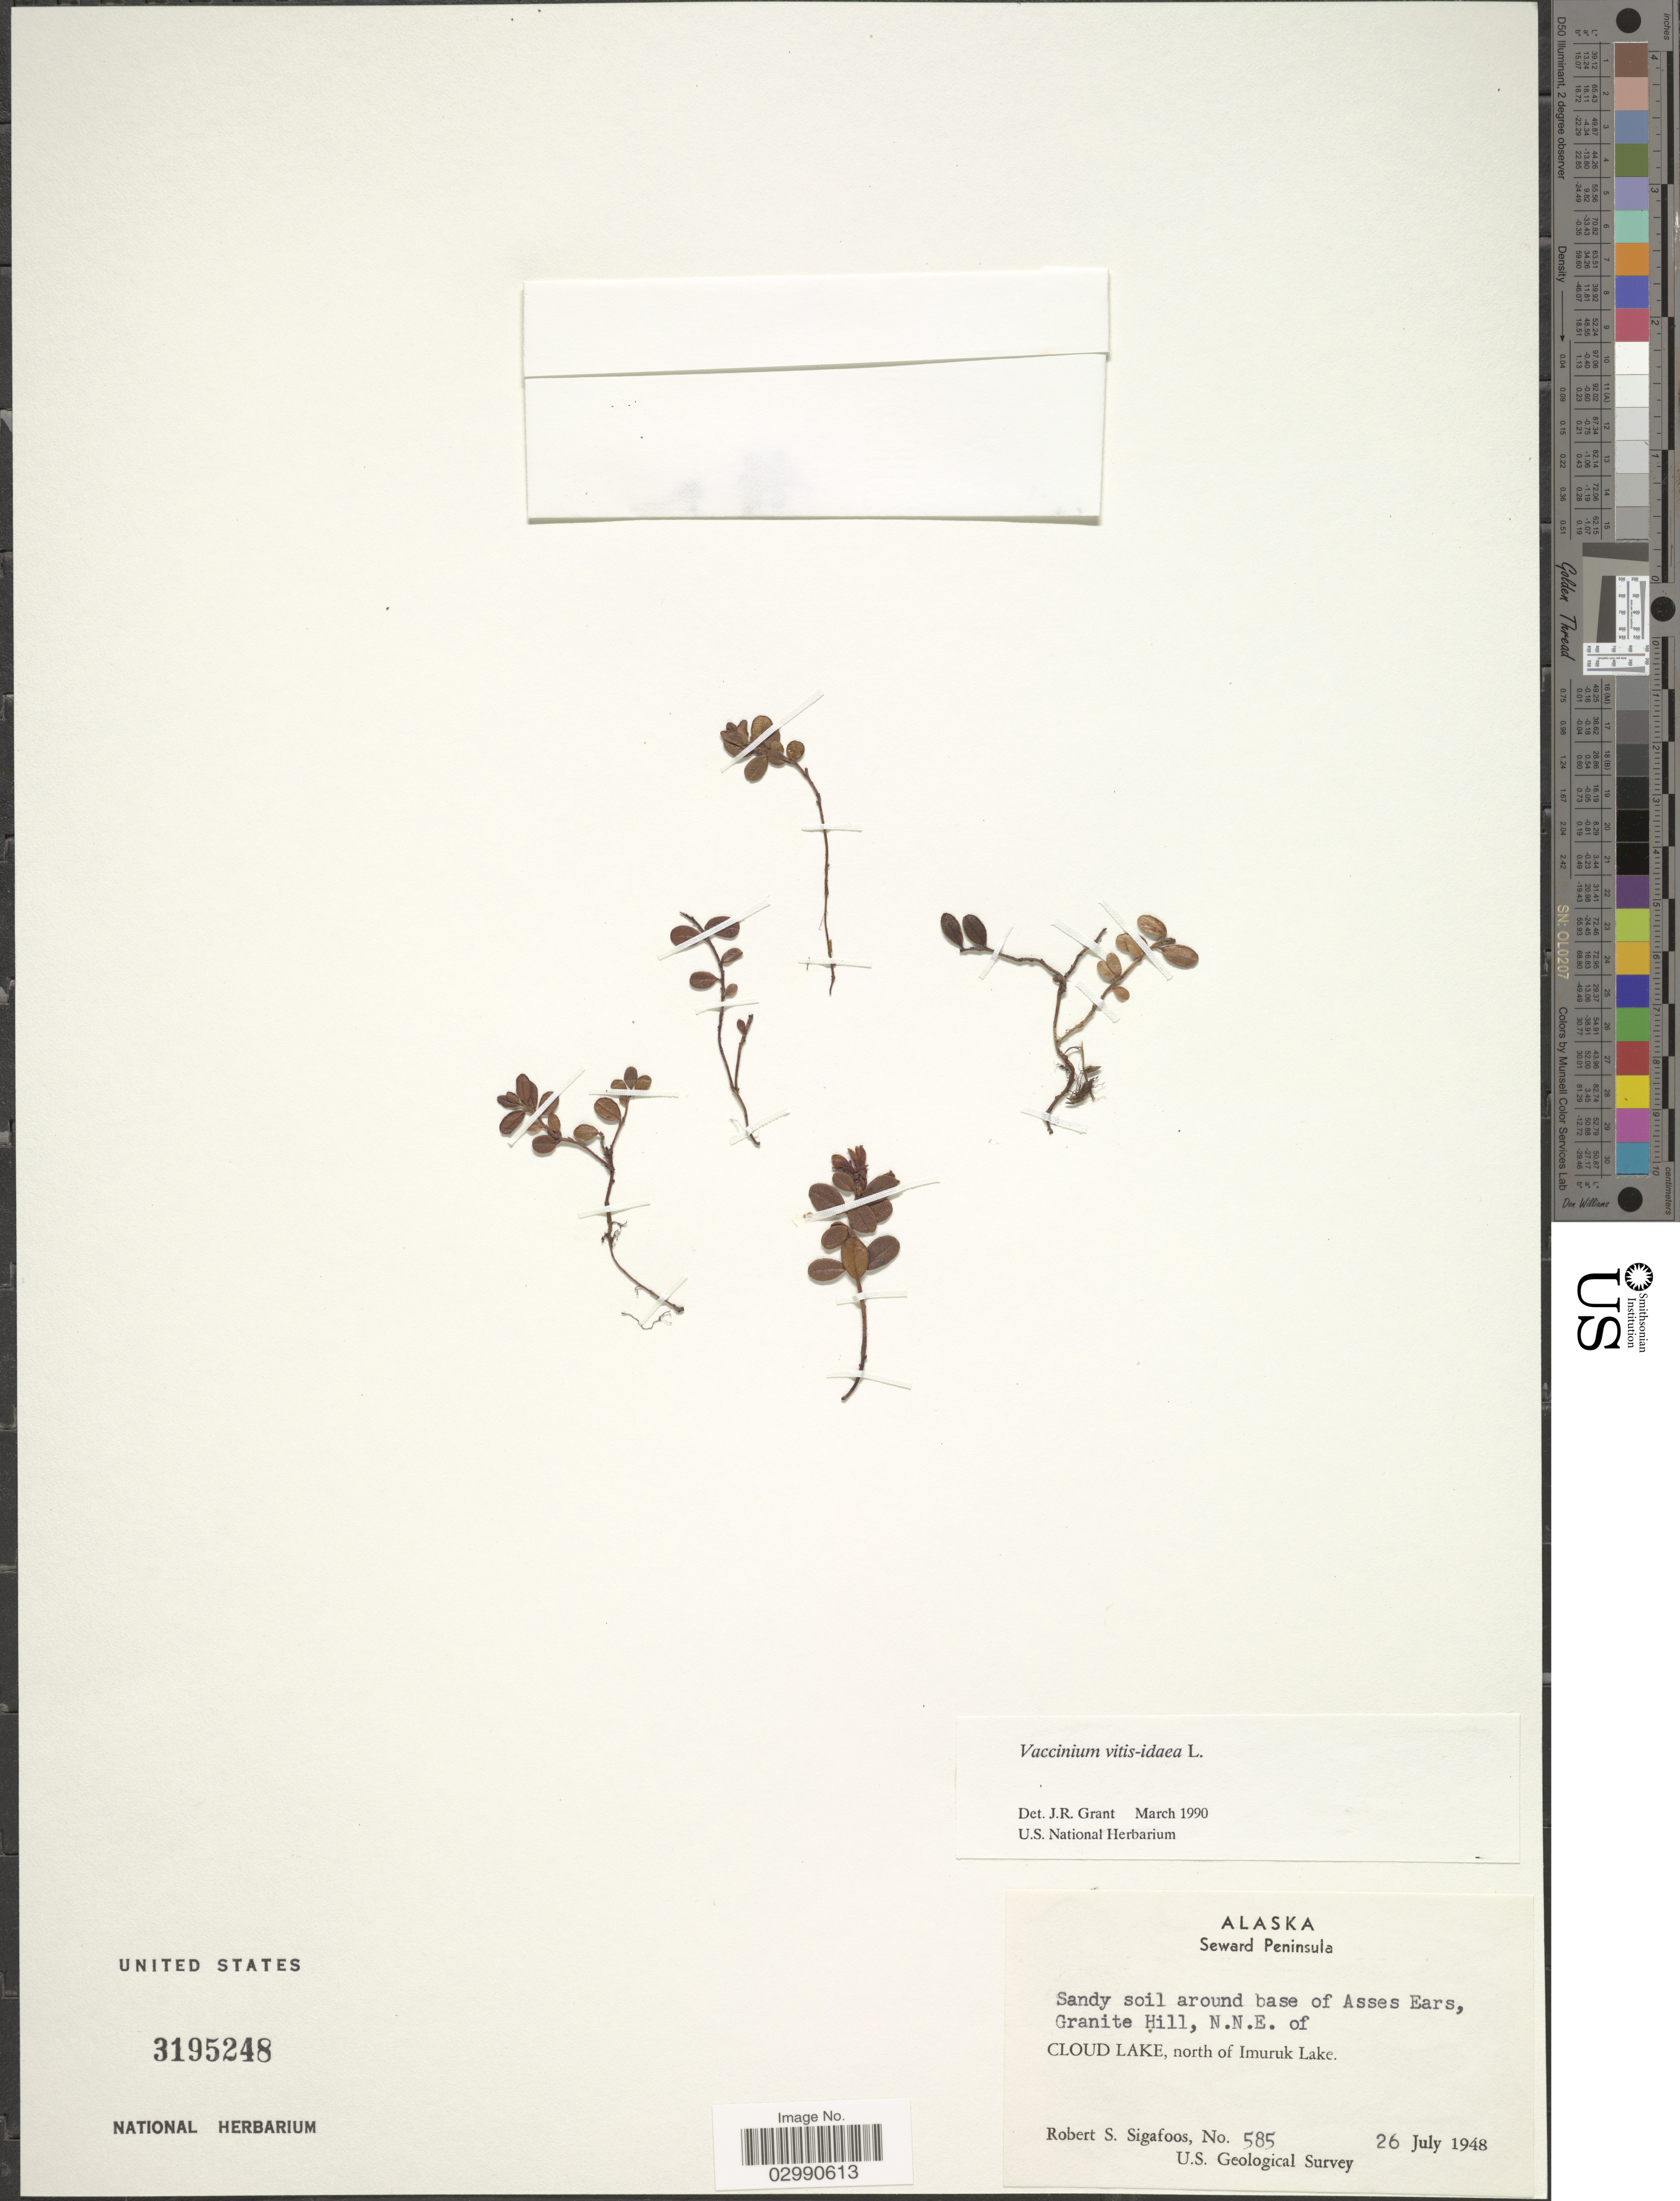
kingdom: Plantae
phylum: Tracheophyta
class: Magnoliopsida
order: Ericales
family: Ericaceae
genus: Vaccinium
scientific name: Vaccinium vitis-idaea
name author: L.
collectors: R. Sigafoos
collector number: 585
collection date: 1948-07-26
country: United States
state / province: Alaska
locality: Seward Peninsula, Sandy soil around base of Asses Ears, Granite Hill, N.N.E. of Cloud Lake, north of Imuruk Lake.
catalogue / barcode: US 3195248